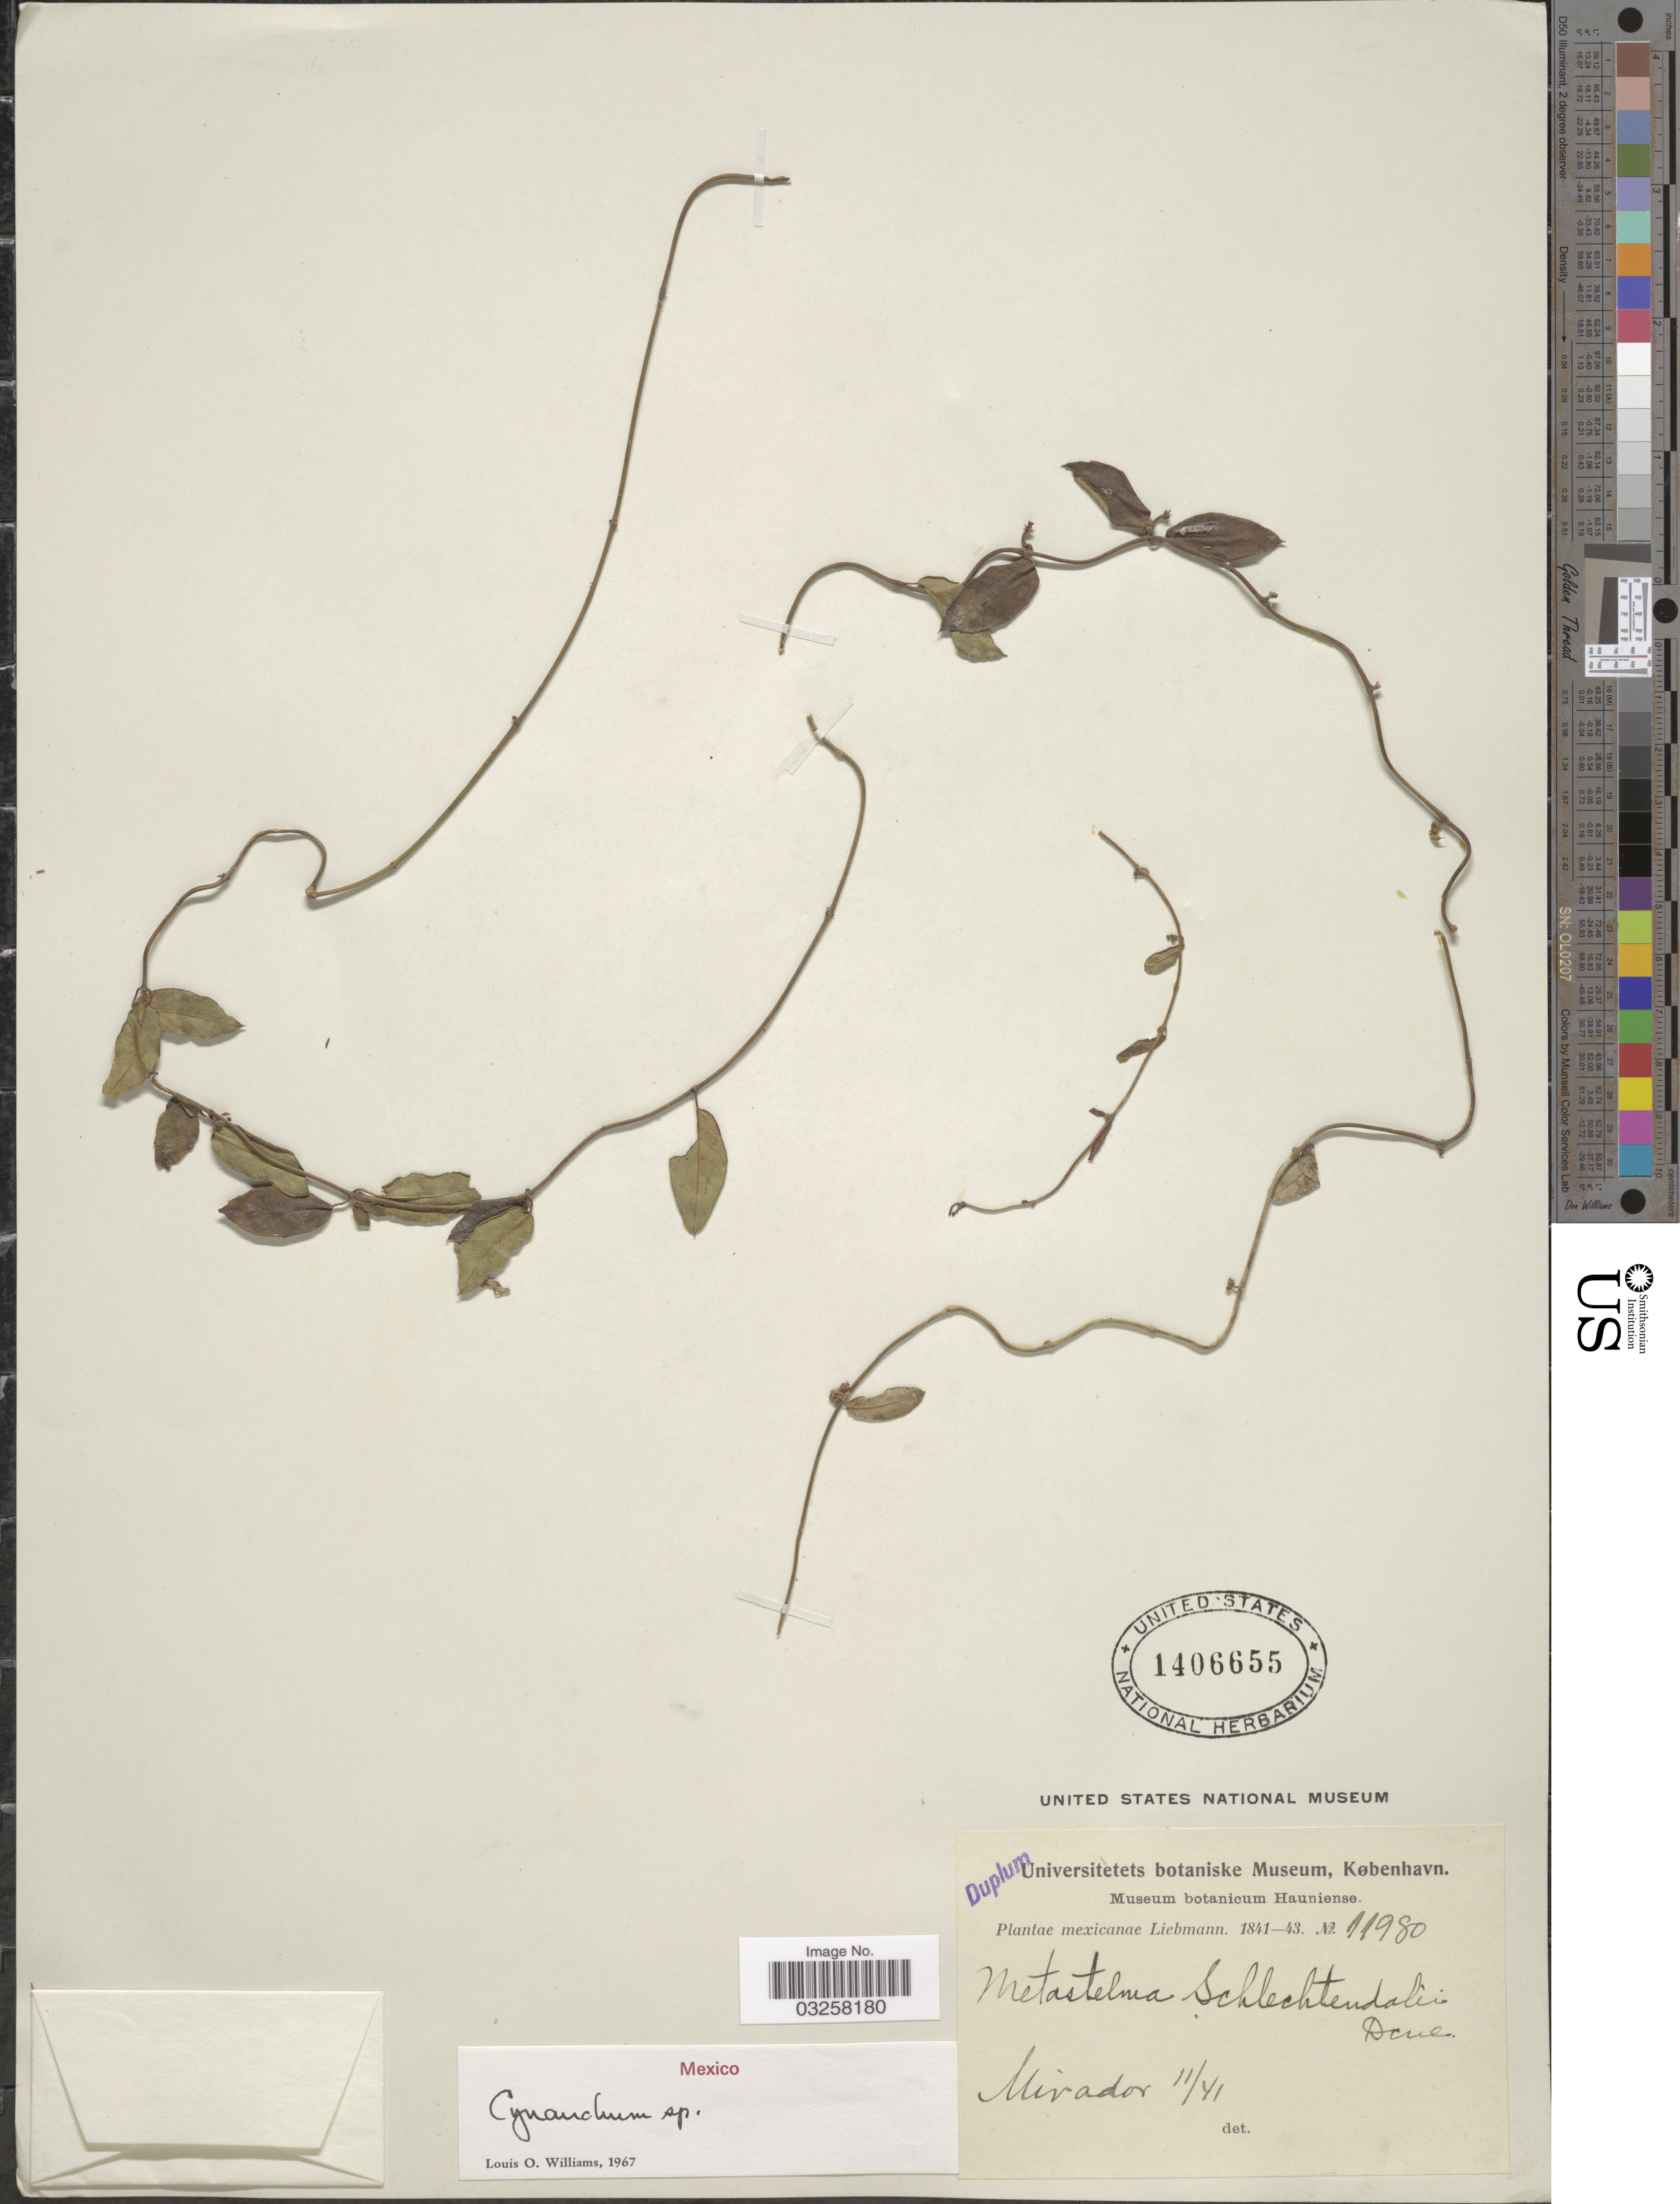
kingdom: Plantae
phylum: Tracheophyta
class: Magnoliopsida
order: Gentianales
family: Apocynaceae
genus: Metastelma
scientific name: Metastelma schlechtendalii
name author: Decne.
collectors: Liebmann, --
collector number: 11980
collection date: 1841-11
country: Mexico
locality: Mirador.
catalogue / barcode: US 1406655